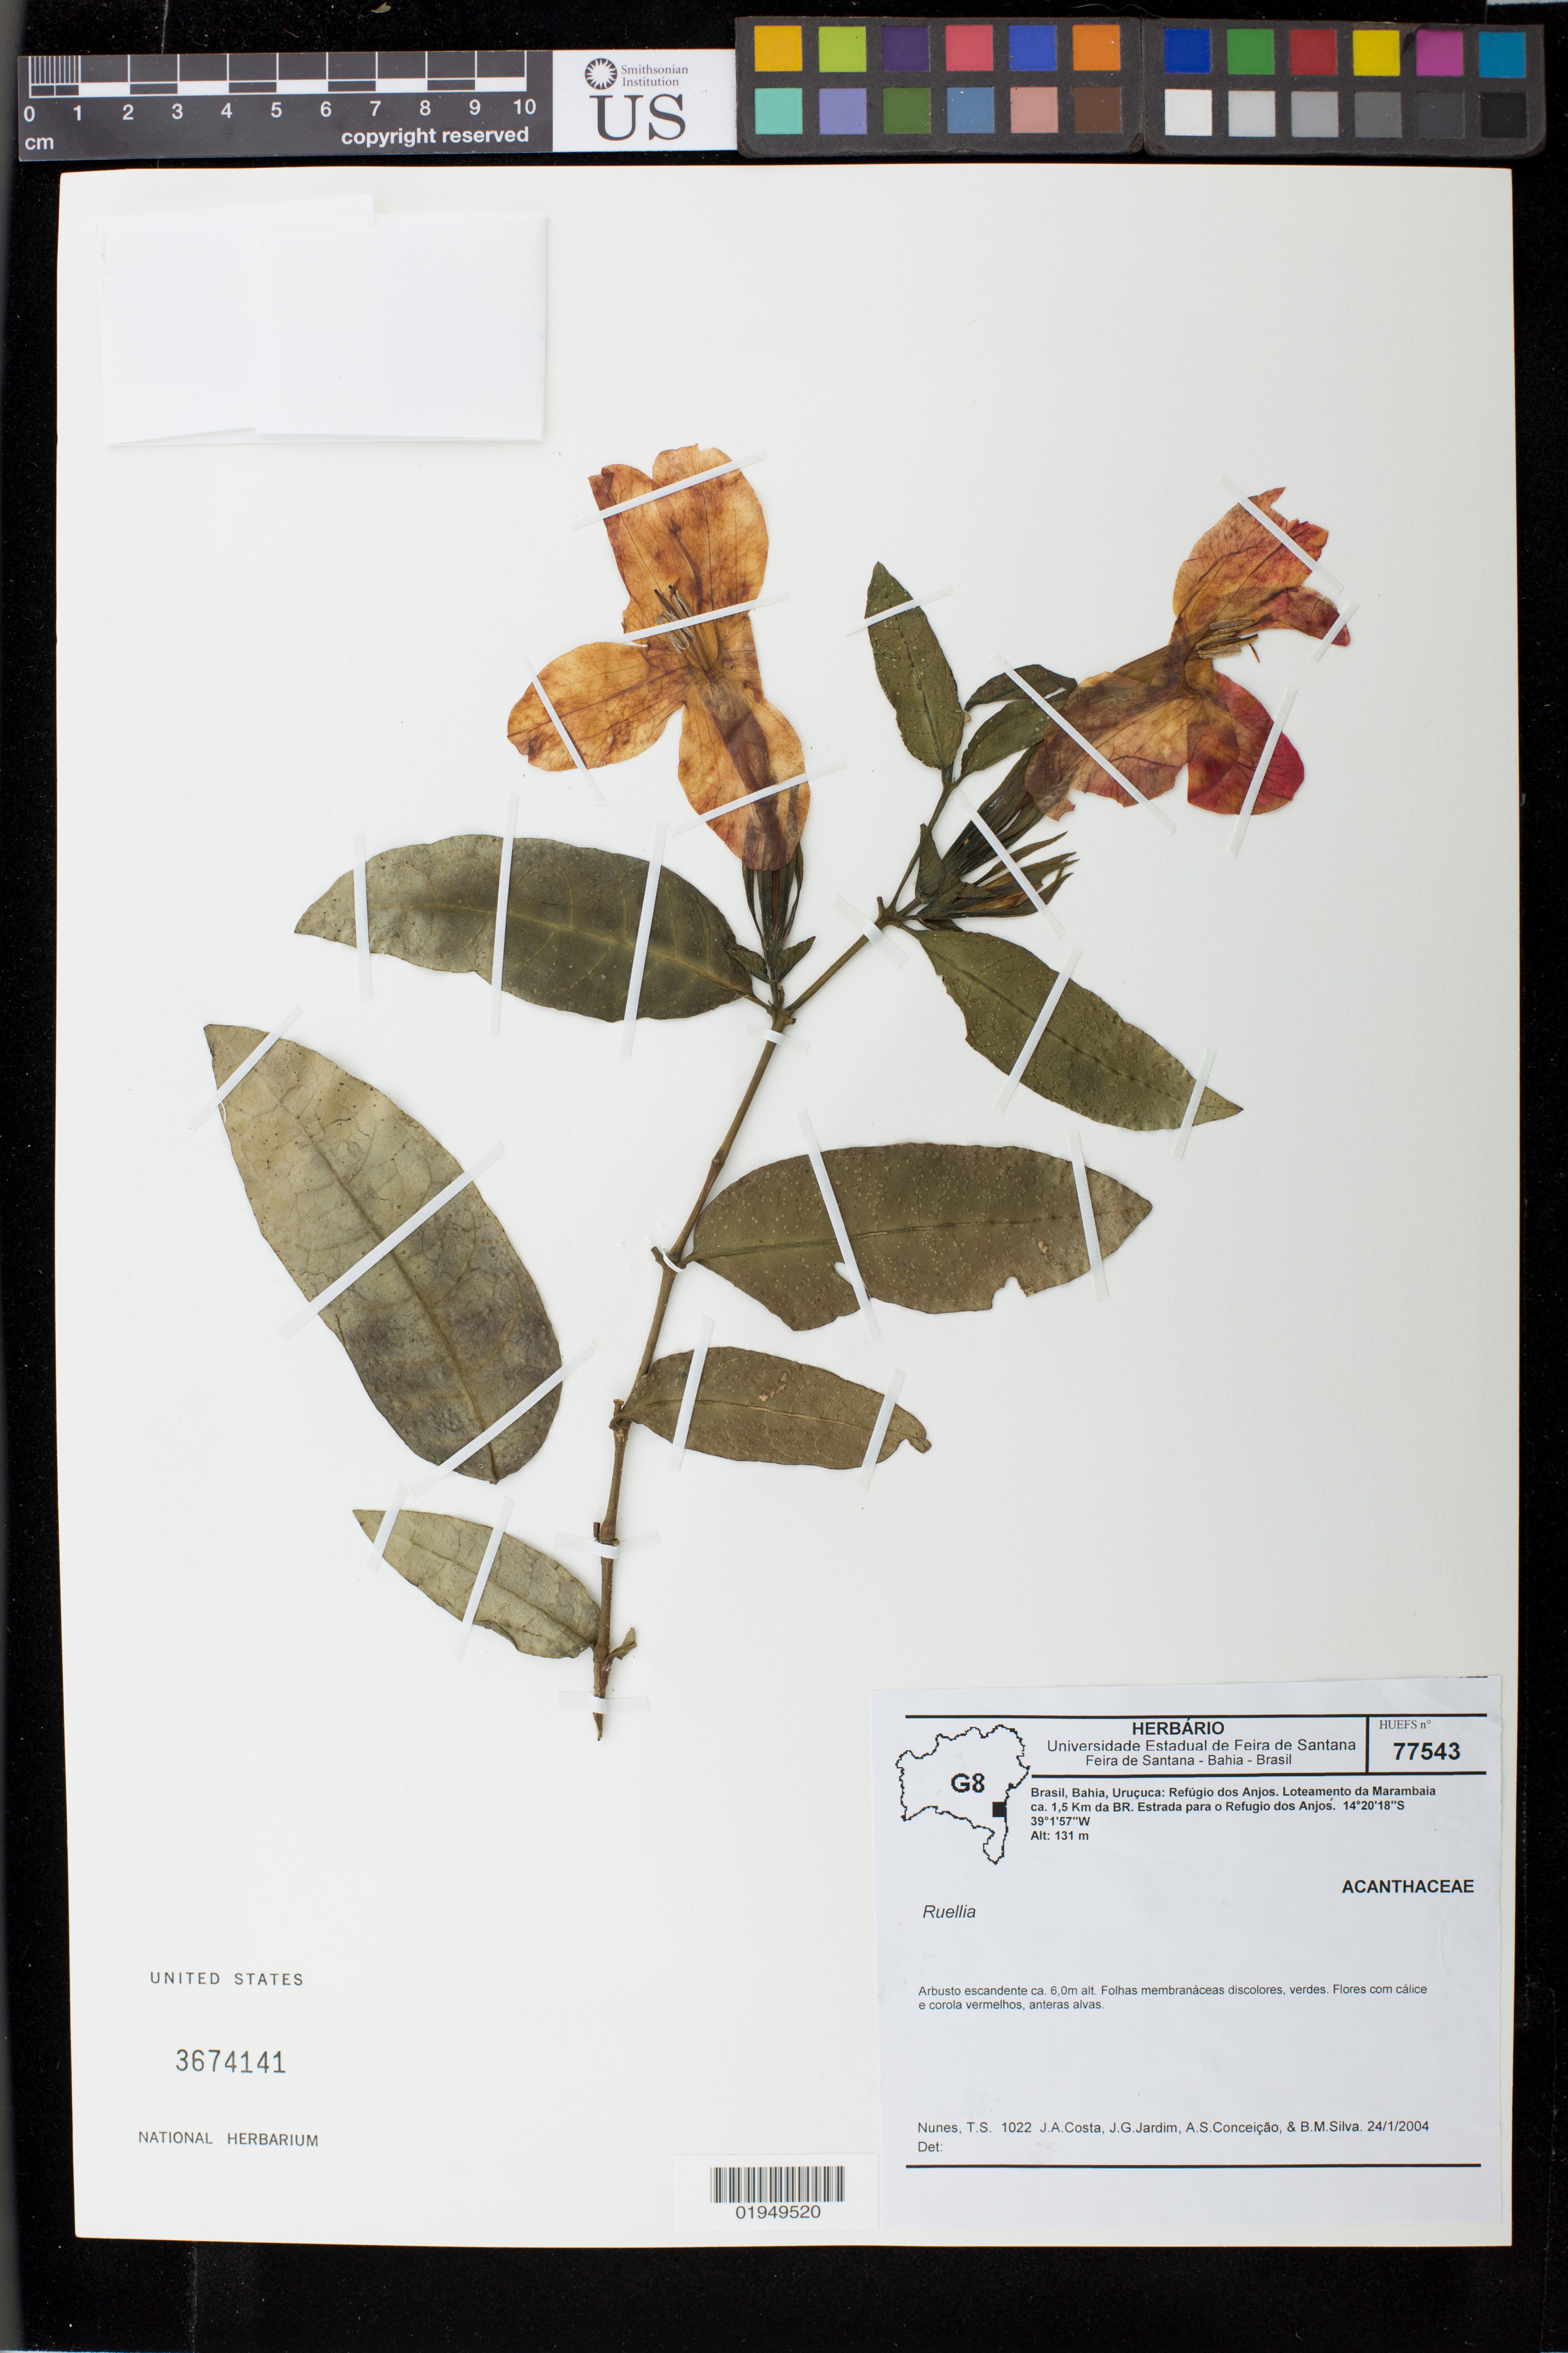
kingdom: Plantae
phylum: Tracheophyta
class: Magnoliopsida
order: Lamiales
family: Acanthaceae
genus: Ruellia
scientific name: Ruellia sp.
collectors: T. S. Nunes, J. Costa, J. Jardim, A. Conceição & B. Silva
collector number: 1022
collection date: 2004-01-24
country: Brazil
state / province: Bahia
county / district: Uruçuca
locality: Refugio dos Anjos. Loteamento da Marambaia ca. 1,5 km da BR. Estrada para o Refugio dos Anjos.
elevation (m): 131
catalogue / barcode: US 3674141